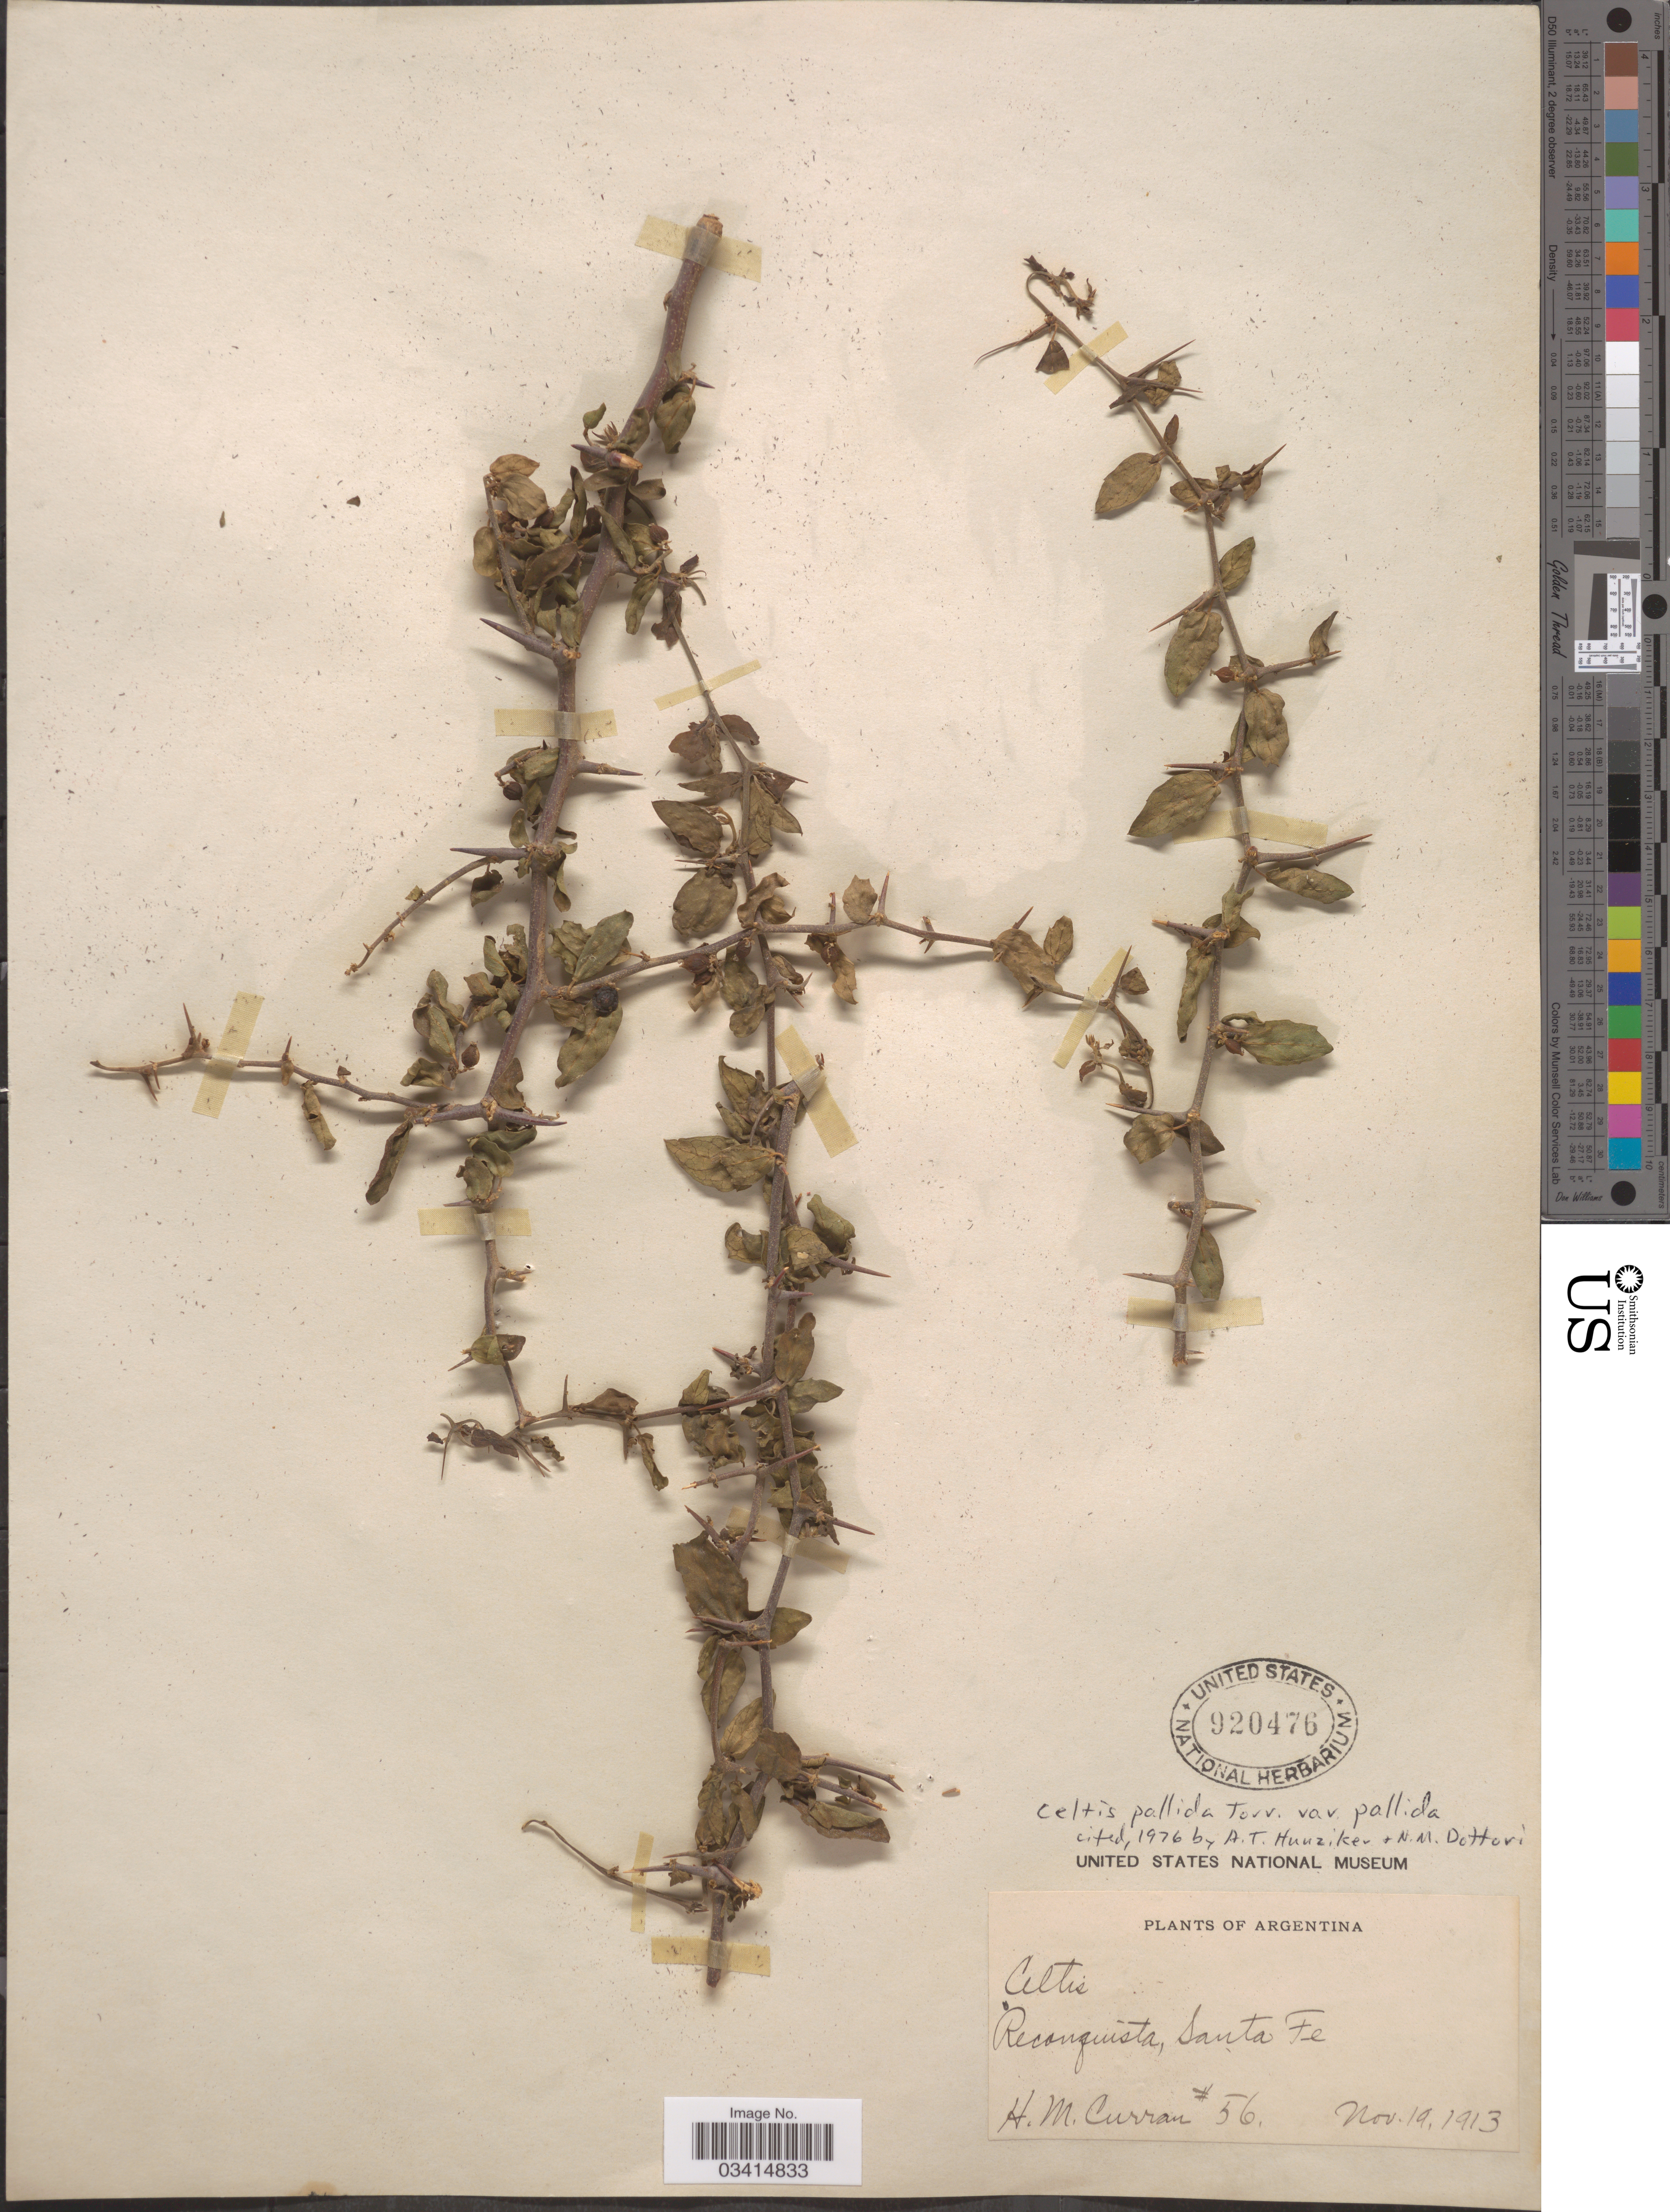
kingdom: Plantae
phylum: Tracheophyta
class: Magnoliopsida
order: Rosales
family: Cannabaceae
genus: Celtis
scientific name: Celtis pallida var. pallida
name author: Torr.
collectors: H. M. Curran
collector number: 56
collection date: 1913-11-19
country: Argentina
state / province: Santa Fe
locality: Reconquista.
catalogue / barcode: US 920476